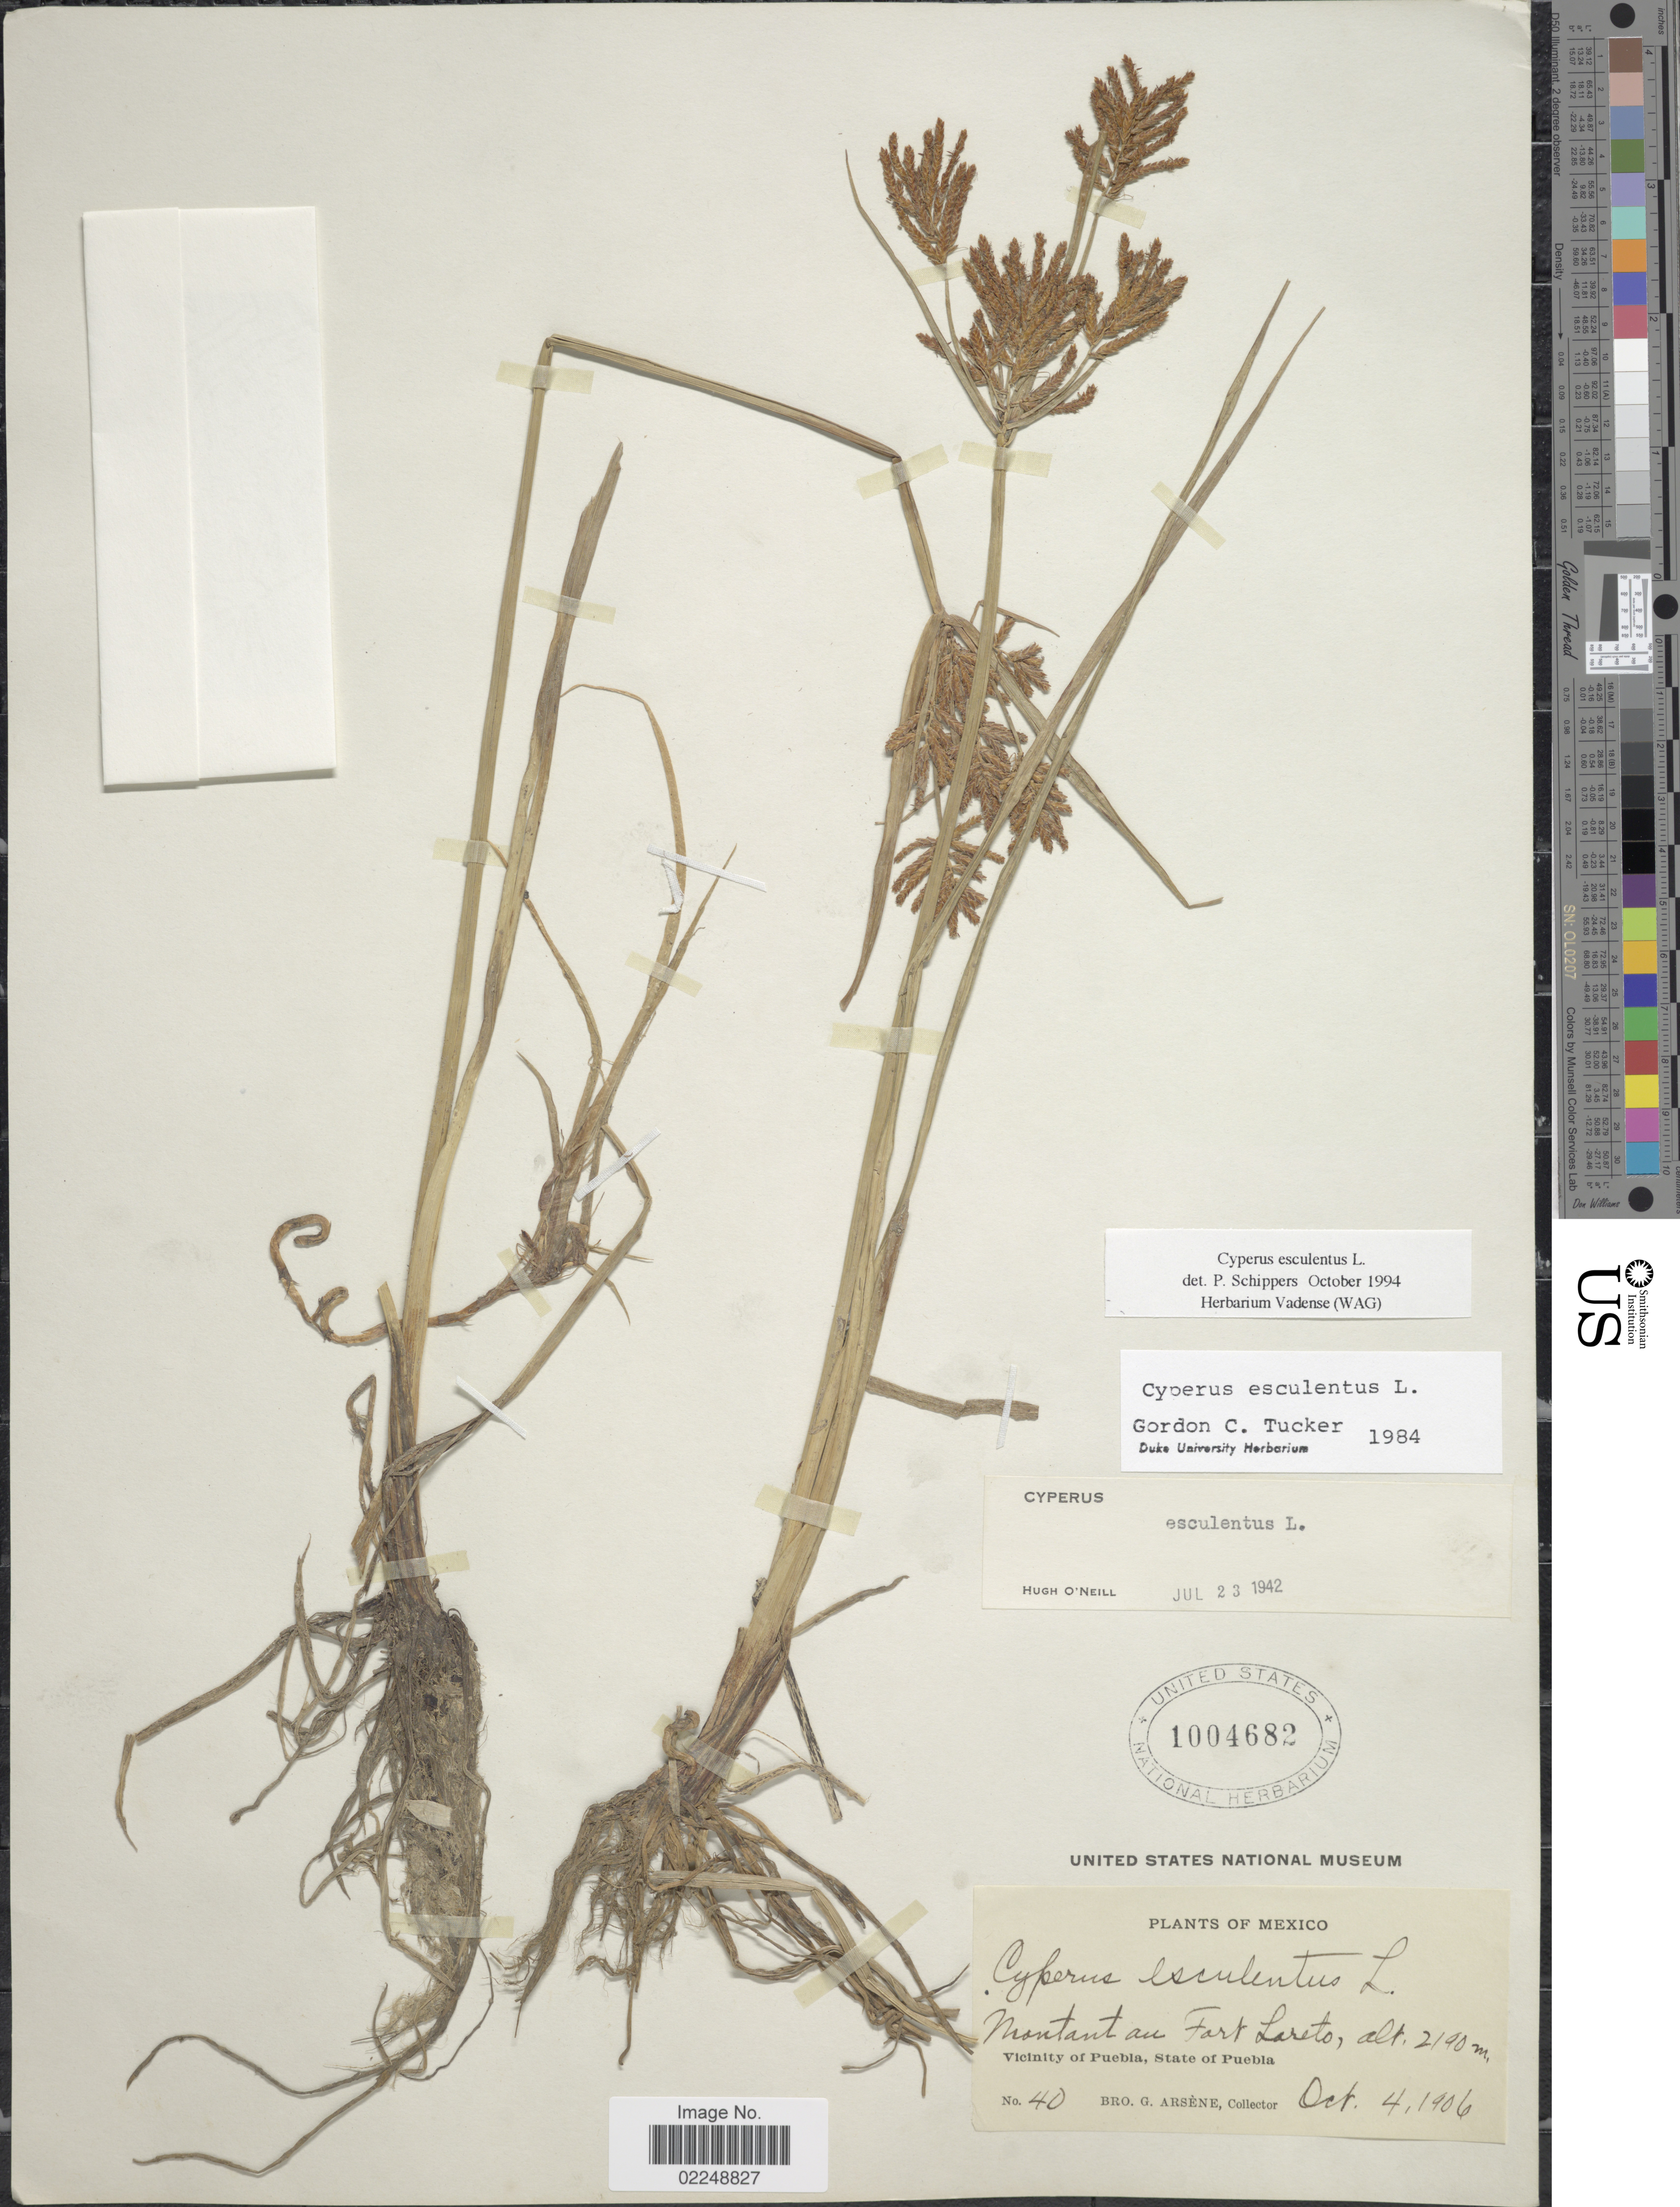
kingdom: Plantae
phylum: Tracheophyta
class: Liliopsida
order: Poales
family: Cyperaceae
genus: Cyperus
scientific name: Cyperus esculentus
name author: L.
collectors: Bro. G. Arsène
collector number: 40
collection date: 1906-10-04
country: Mexico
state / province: Puebla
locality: Montant au Fort Loreto, Vicinity of Puebla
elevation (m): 2190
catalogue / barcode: US 1004682